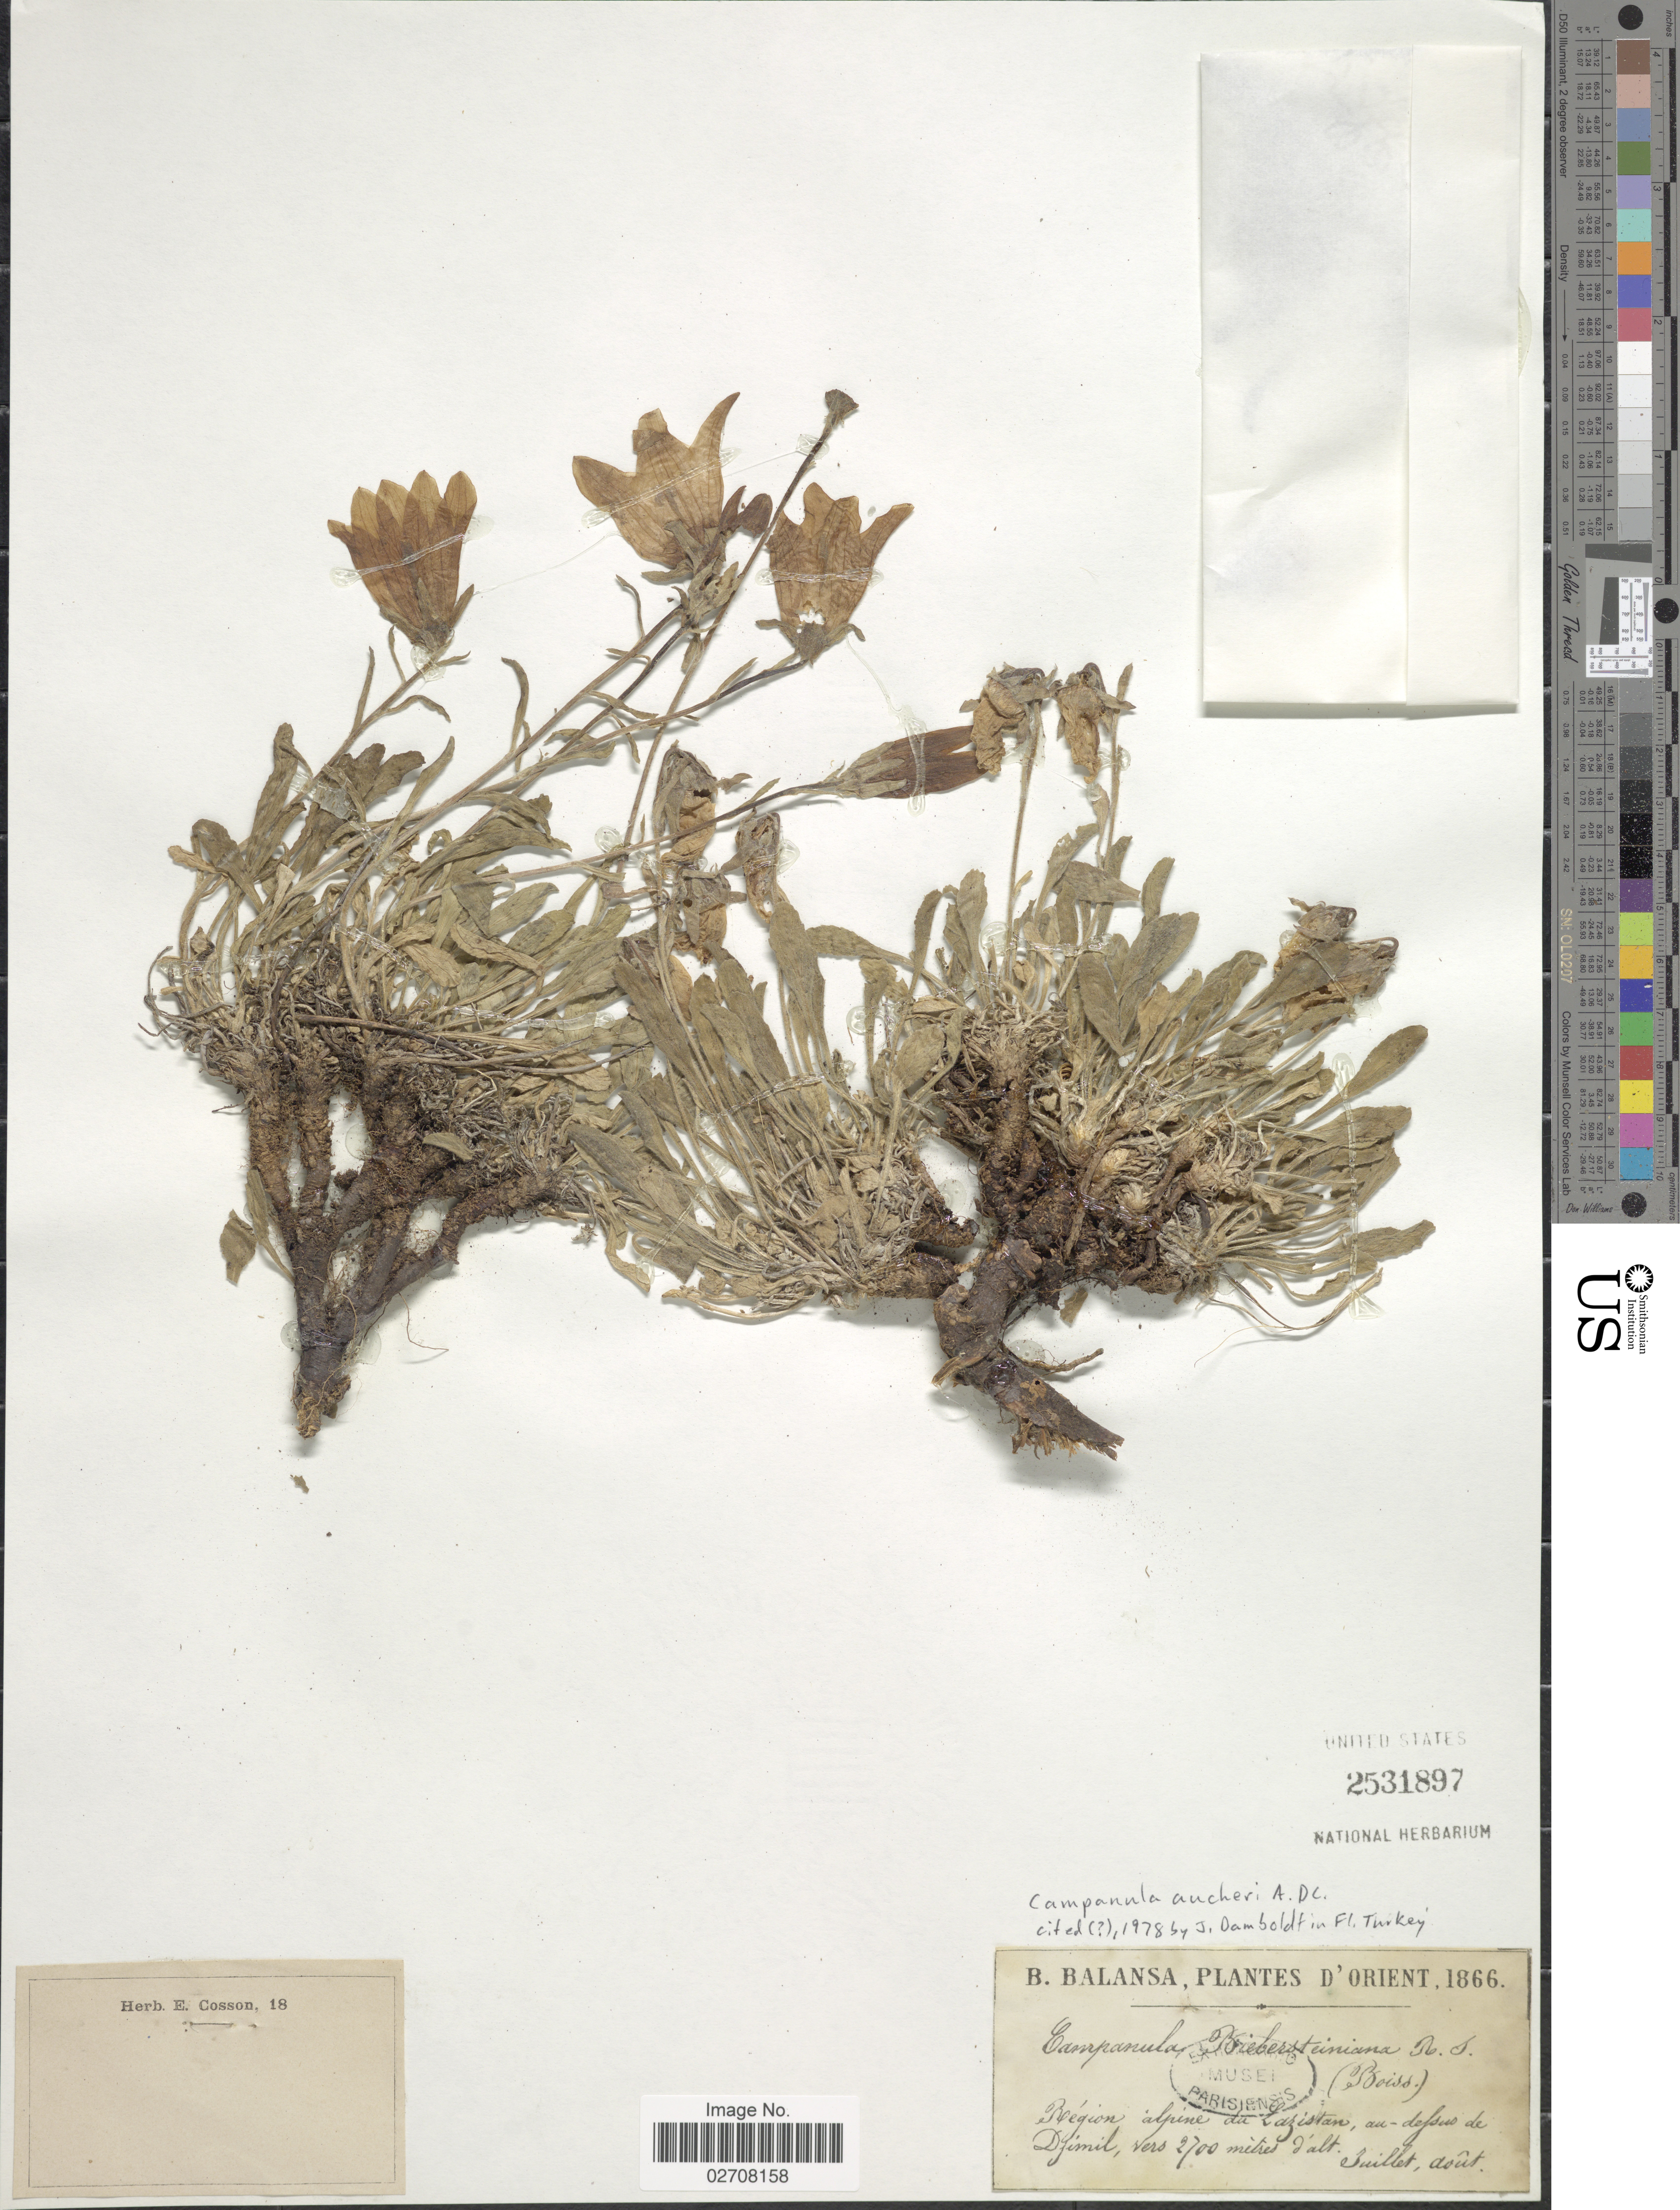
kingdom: Plantae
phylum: Tracheophyta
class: Magnoliopsida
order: Asterales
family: Campanulaceae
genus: Campanula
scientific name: Campanula aucheri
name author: A. DC.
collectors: B. Balansa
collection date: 1866-07/1866-08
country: Turkey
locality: D'Orient. Region alpine de Lazistan, au-defsus de Djimil.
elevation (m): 2700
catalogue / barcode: US 2531897